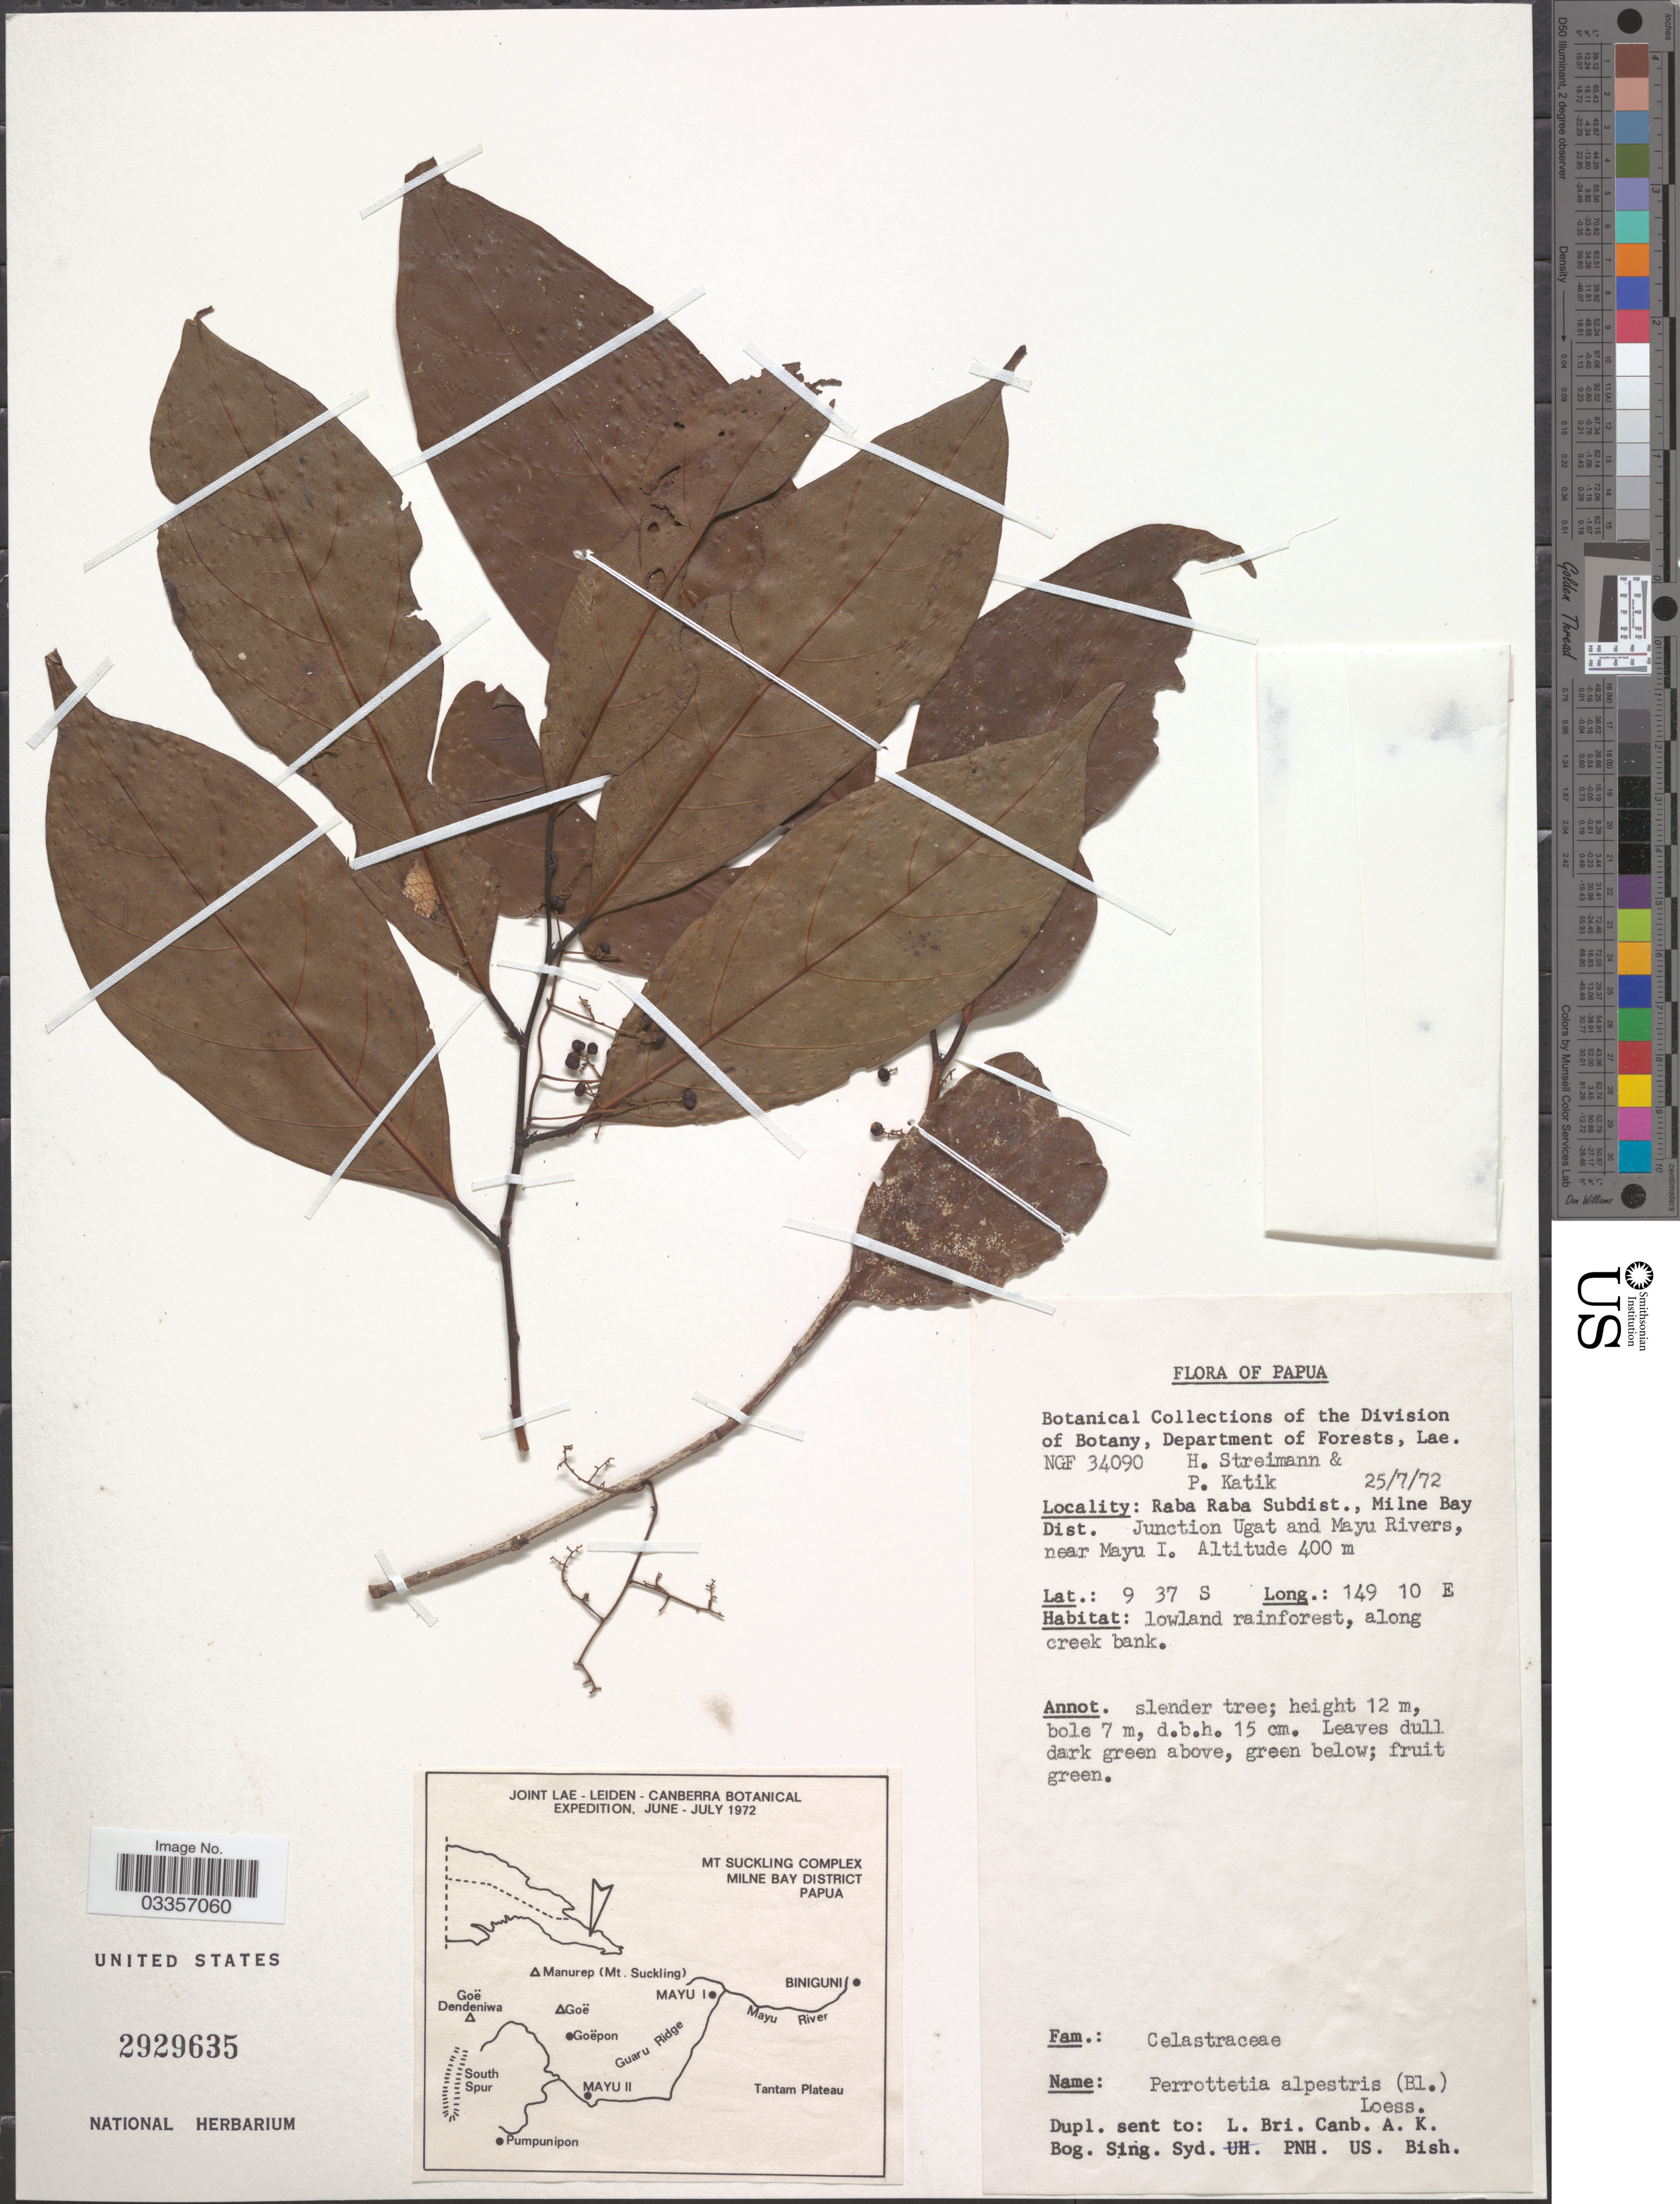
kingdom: Plantae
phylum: Tracheophyta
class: Magnoliopsida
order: Huerteales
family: Dipentodontaceae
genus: Perrottetia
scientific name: Perrottetia alpestris subsp. moluccana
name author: (Blume) Ding Hou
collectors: H. Streimann & P. Katik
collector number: NGF34090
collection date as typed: Transcribed d/m/y: 25/7/72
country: Papua New Guinea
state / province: Milne Bay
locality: Papua, Raba Raba Subdist., Milne Bay Dist. Junction Ugat and Mayu Rivers, near Mayu I.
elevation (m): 400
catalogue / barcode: US 2929635